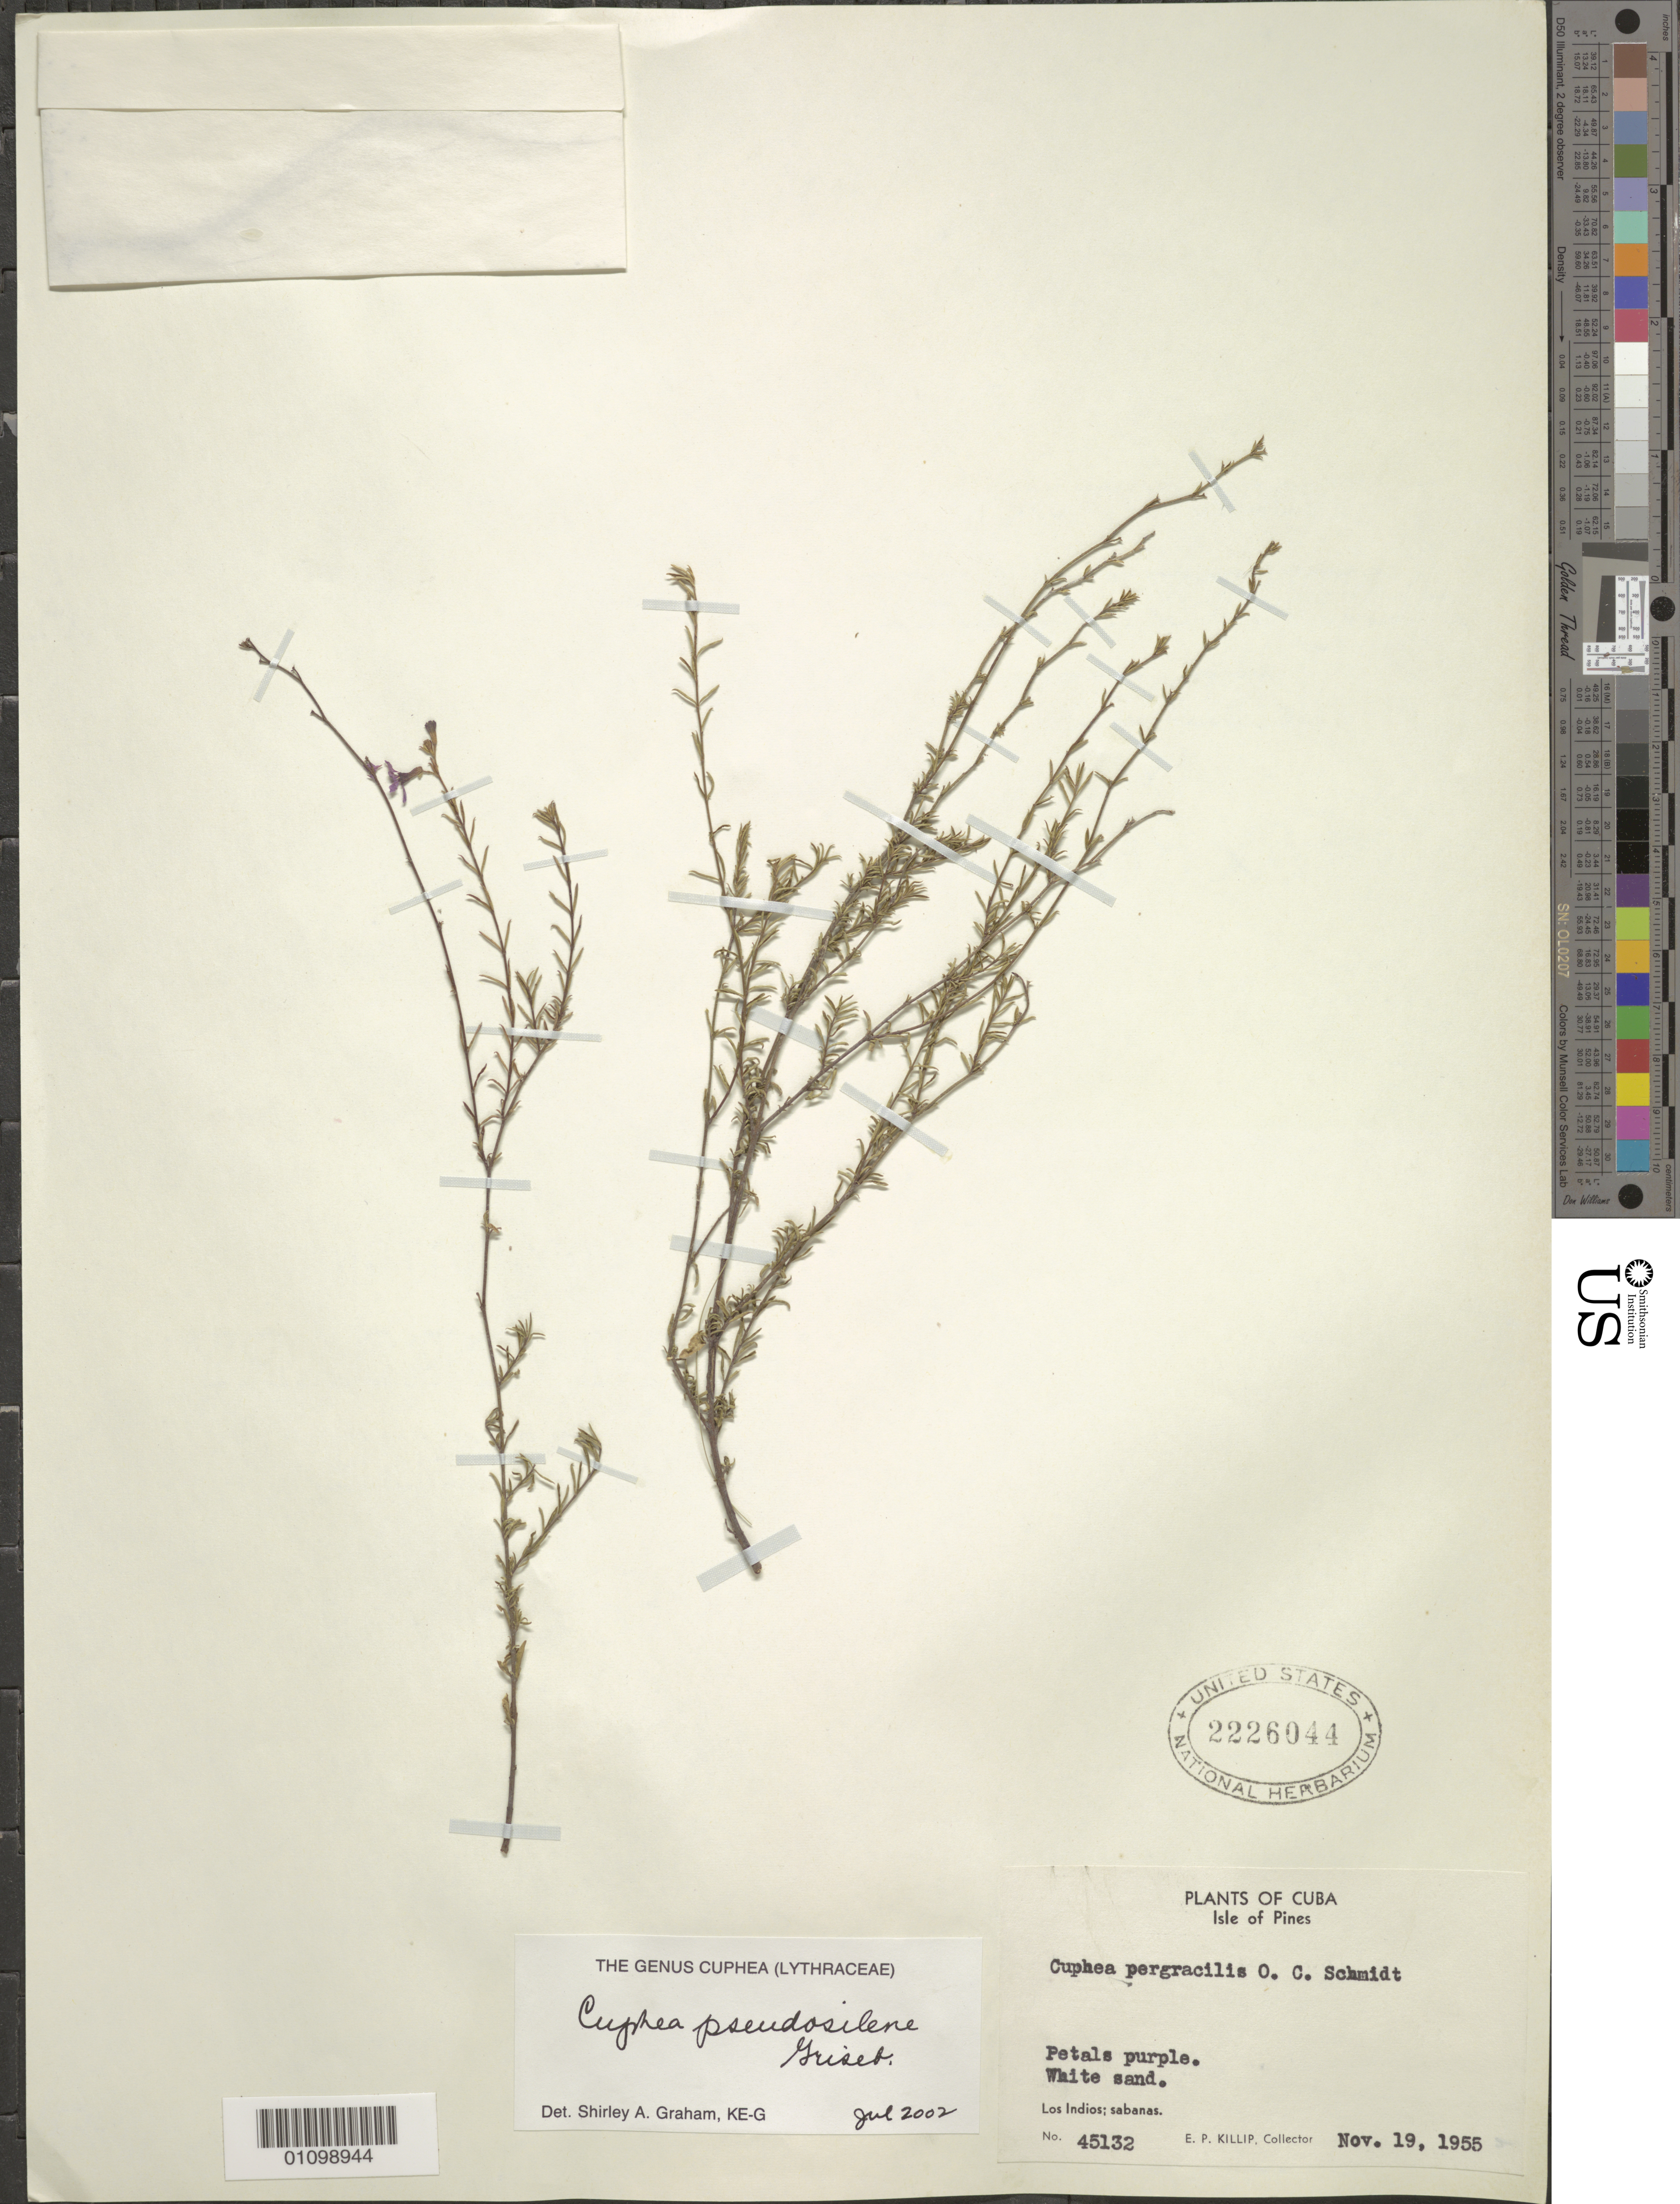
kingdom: Plantae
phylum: Tracheophyta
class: Magnoliopsida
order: Myrtales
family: Lythraceae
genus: Cuphea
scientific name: Cuphea pseudosilene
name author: Griseb.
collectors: E. P. Killip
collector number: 45132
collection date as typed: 19 Nov 1955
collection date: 1955-11-19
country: Cuba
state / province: Isla de La Juventud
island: Isla de la Juventud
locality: White sand Los Indios; sabanas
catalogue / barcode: US 2226044